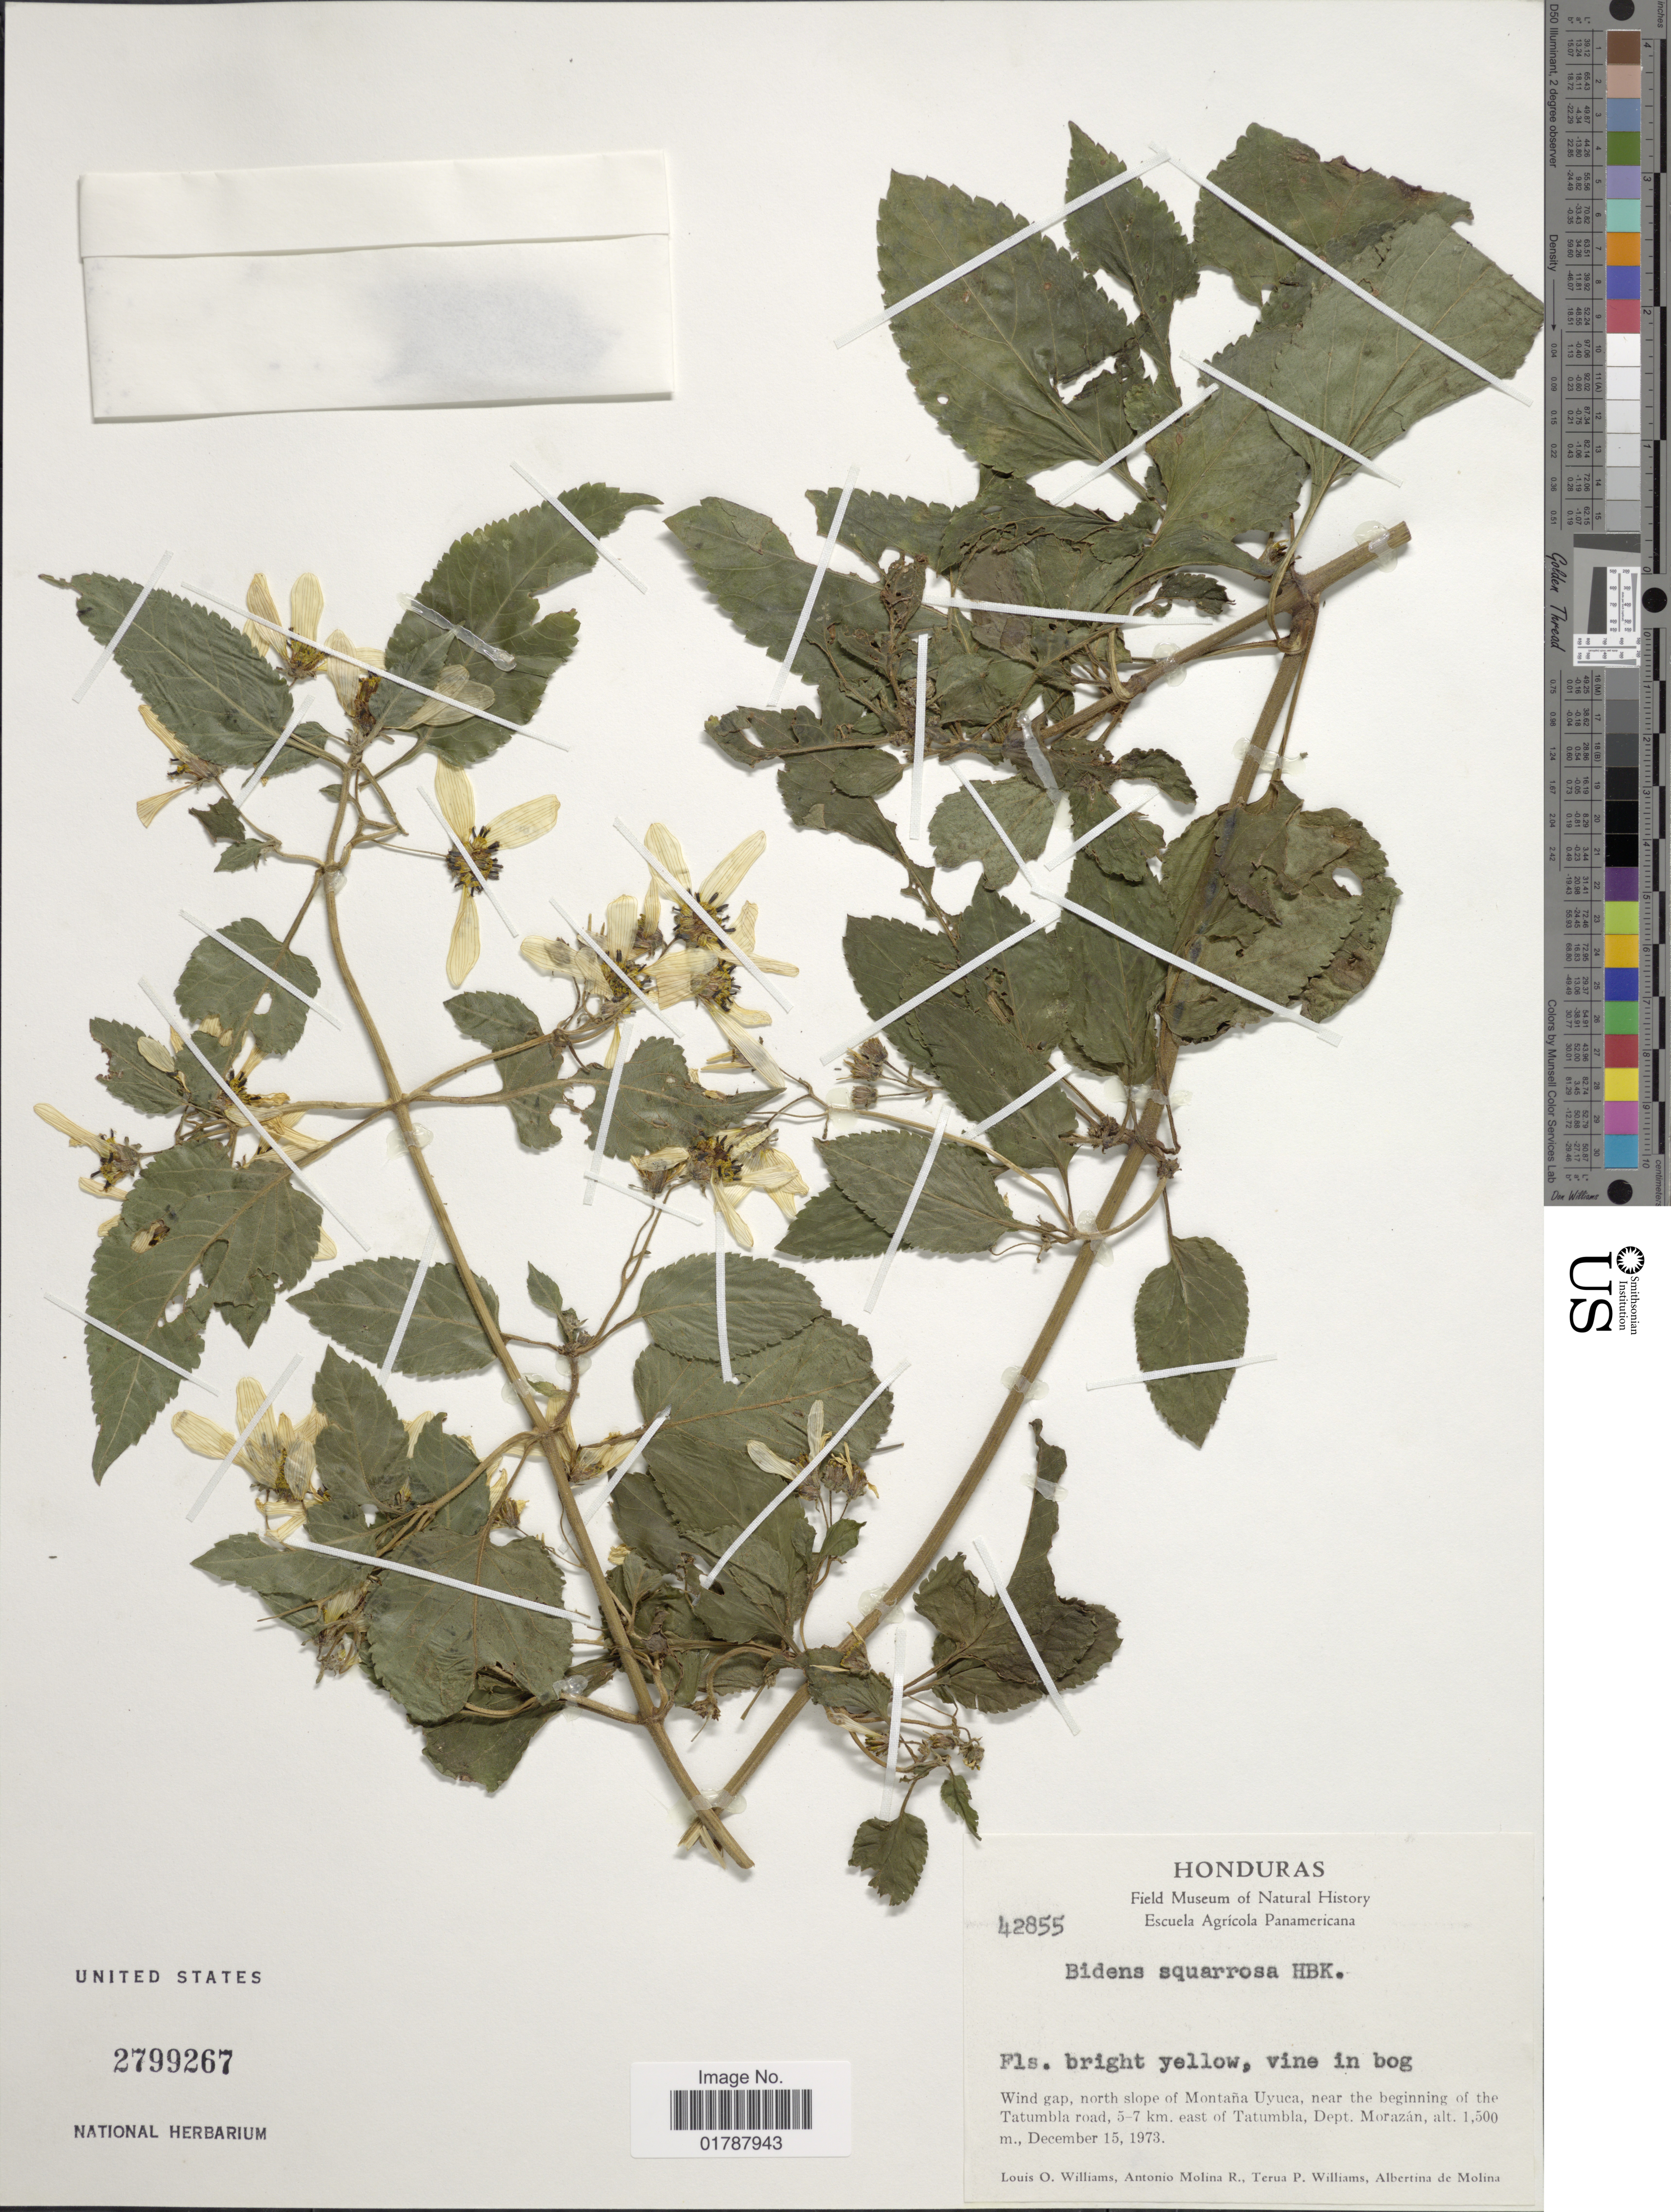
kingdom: Plantae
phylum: Tracheophyta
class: Magnoliopsida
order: Asterales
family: Asteraceae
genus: Bidens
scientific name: Bidens squarrosa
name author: Kunth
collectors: L. O. Williams, A. Molina R., T. P. Williams & A. R. Molina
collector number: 42855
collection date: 1973-12-15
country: Honduras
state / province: Fco. Morazán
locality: Wind gap, north slope Montana Uyuca, near the beginning of the Tatumbla road, 5-7 km. east of Tatumbla, Dept, Morazan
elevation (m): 1500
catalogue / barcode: US 2799267